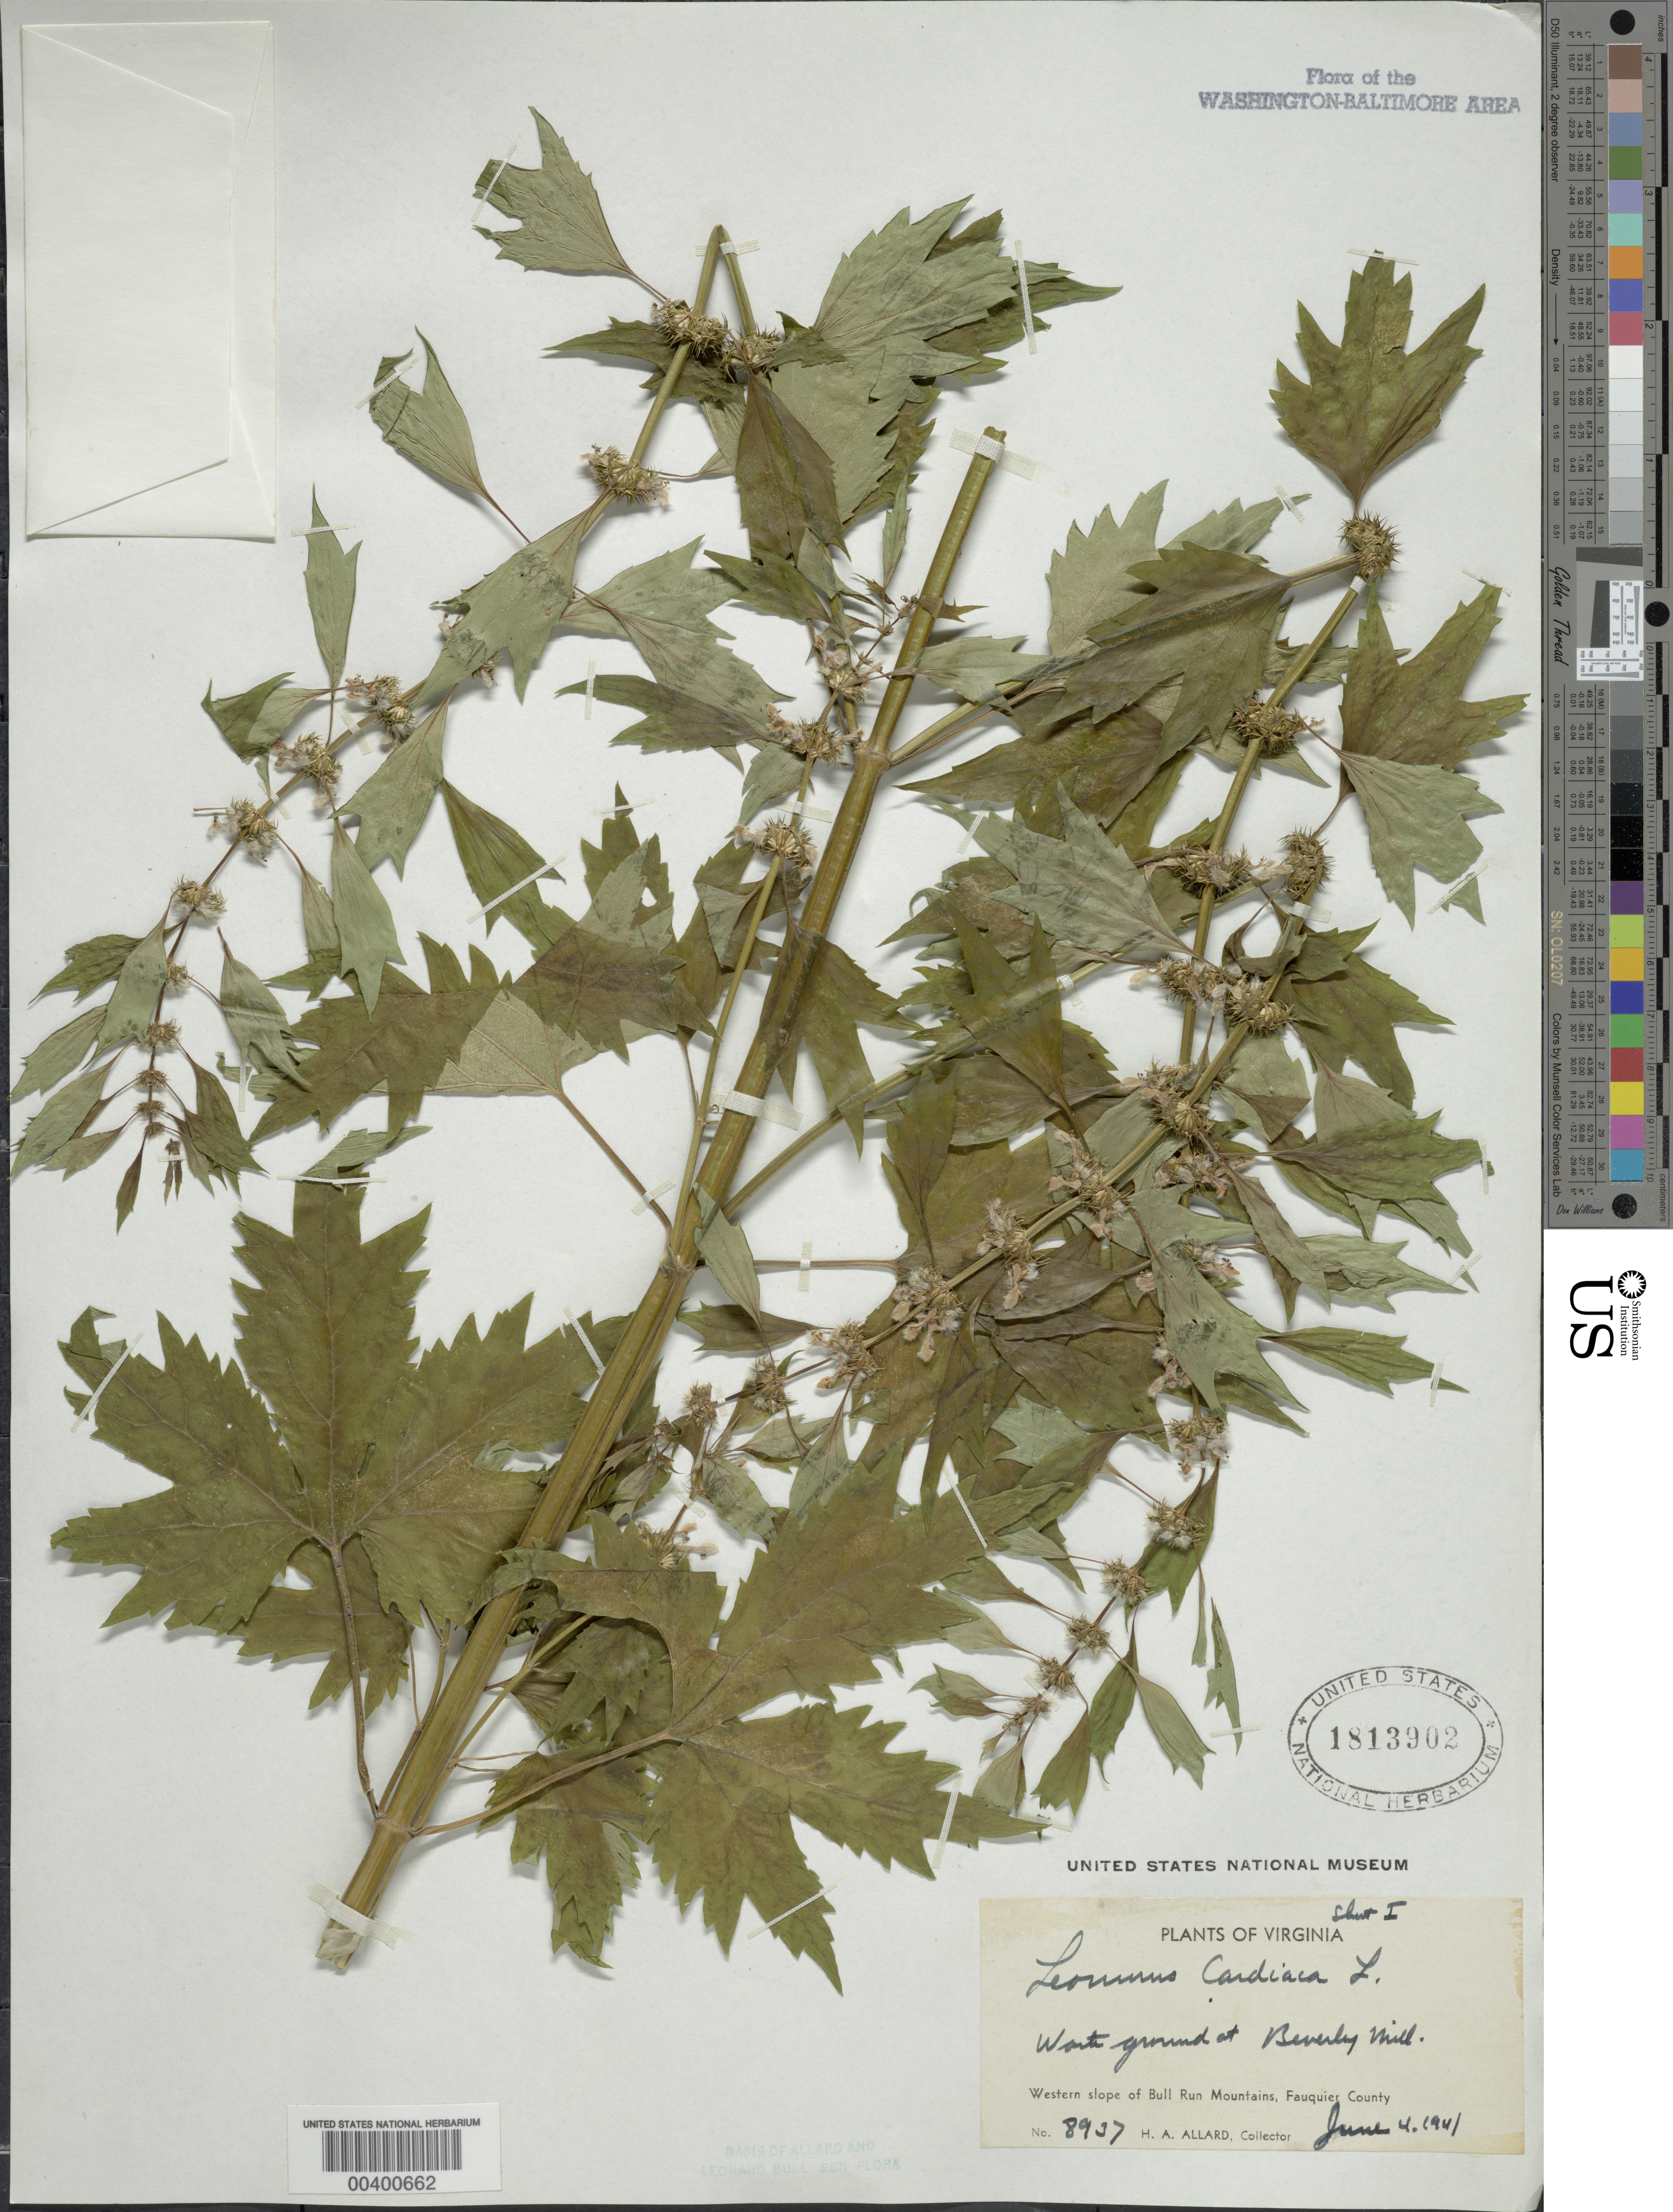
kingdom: Plantae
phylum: Tracheophyta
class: Magnoliopsida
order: Lamiales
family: Lamiaceae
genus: Leonurus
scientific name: Leonurus cardiaca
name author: L.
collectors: H. A. Allard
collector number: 8937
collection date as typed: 04 Jun 1941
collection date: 1941-06-04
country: United States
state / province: Virginia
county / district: Fauquier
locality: Beverley Mill, western slope of Bull Run Mts.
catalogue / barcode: US 1813902